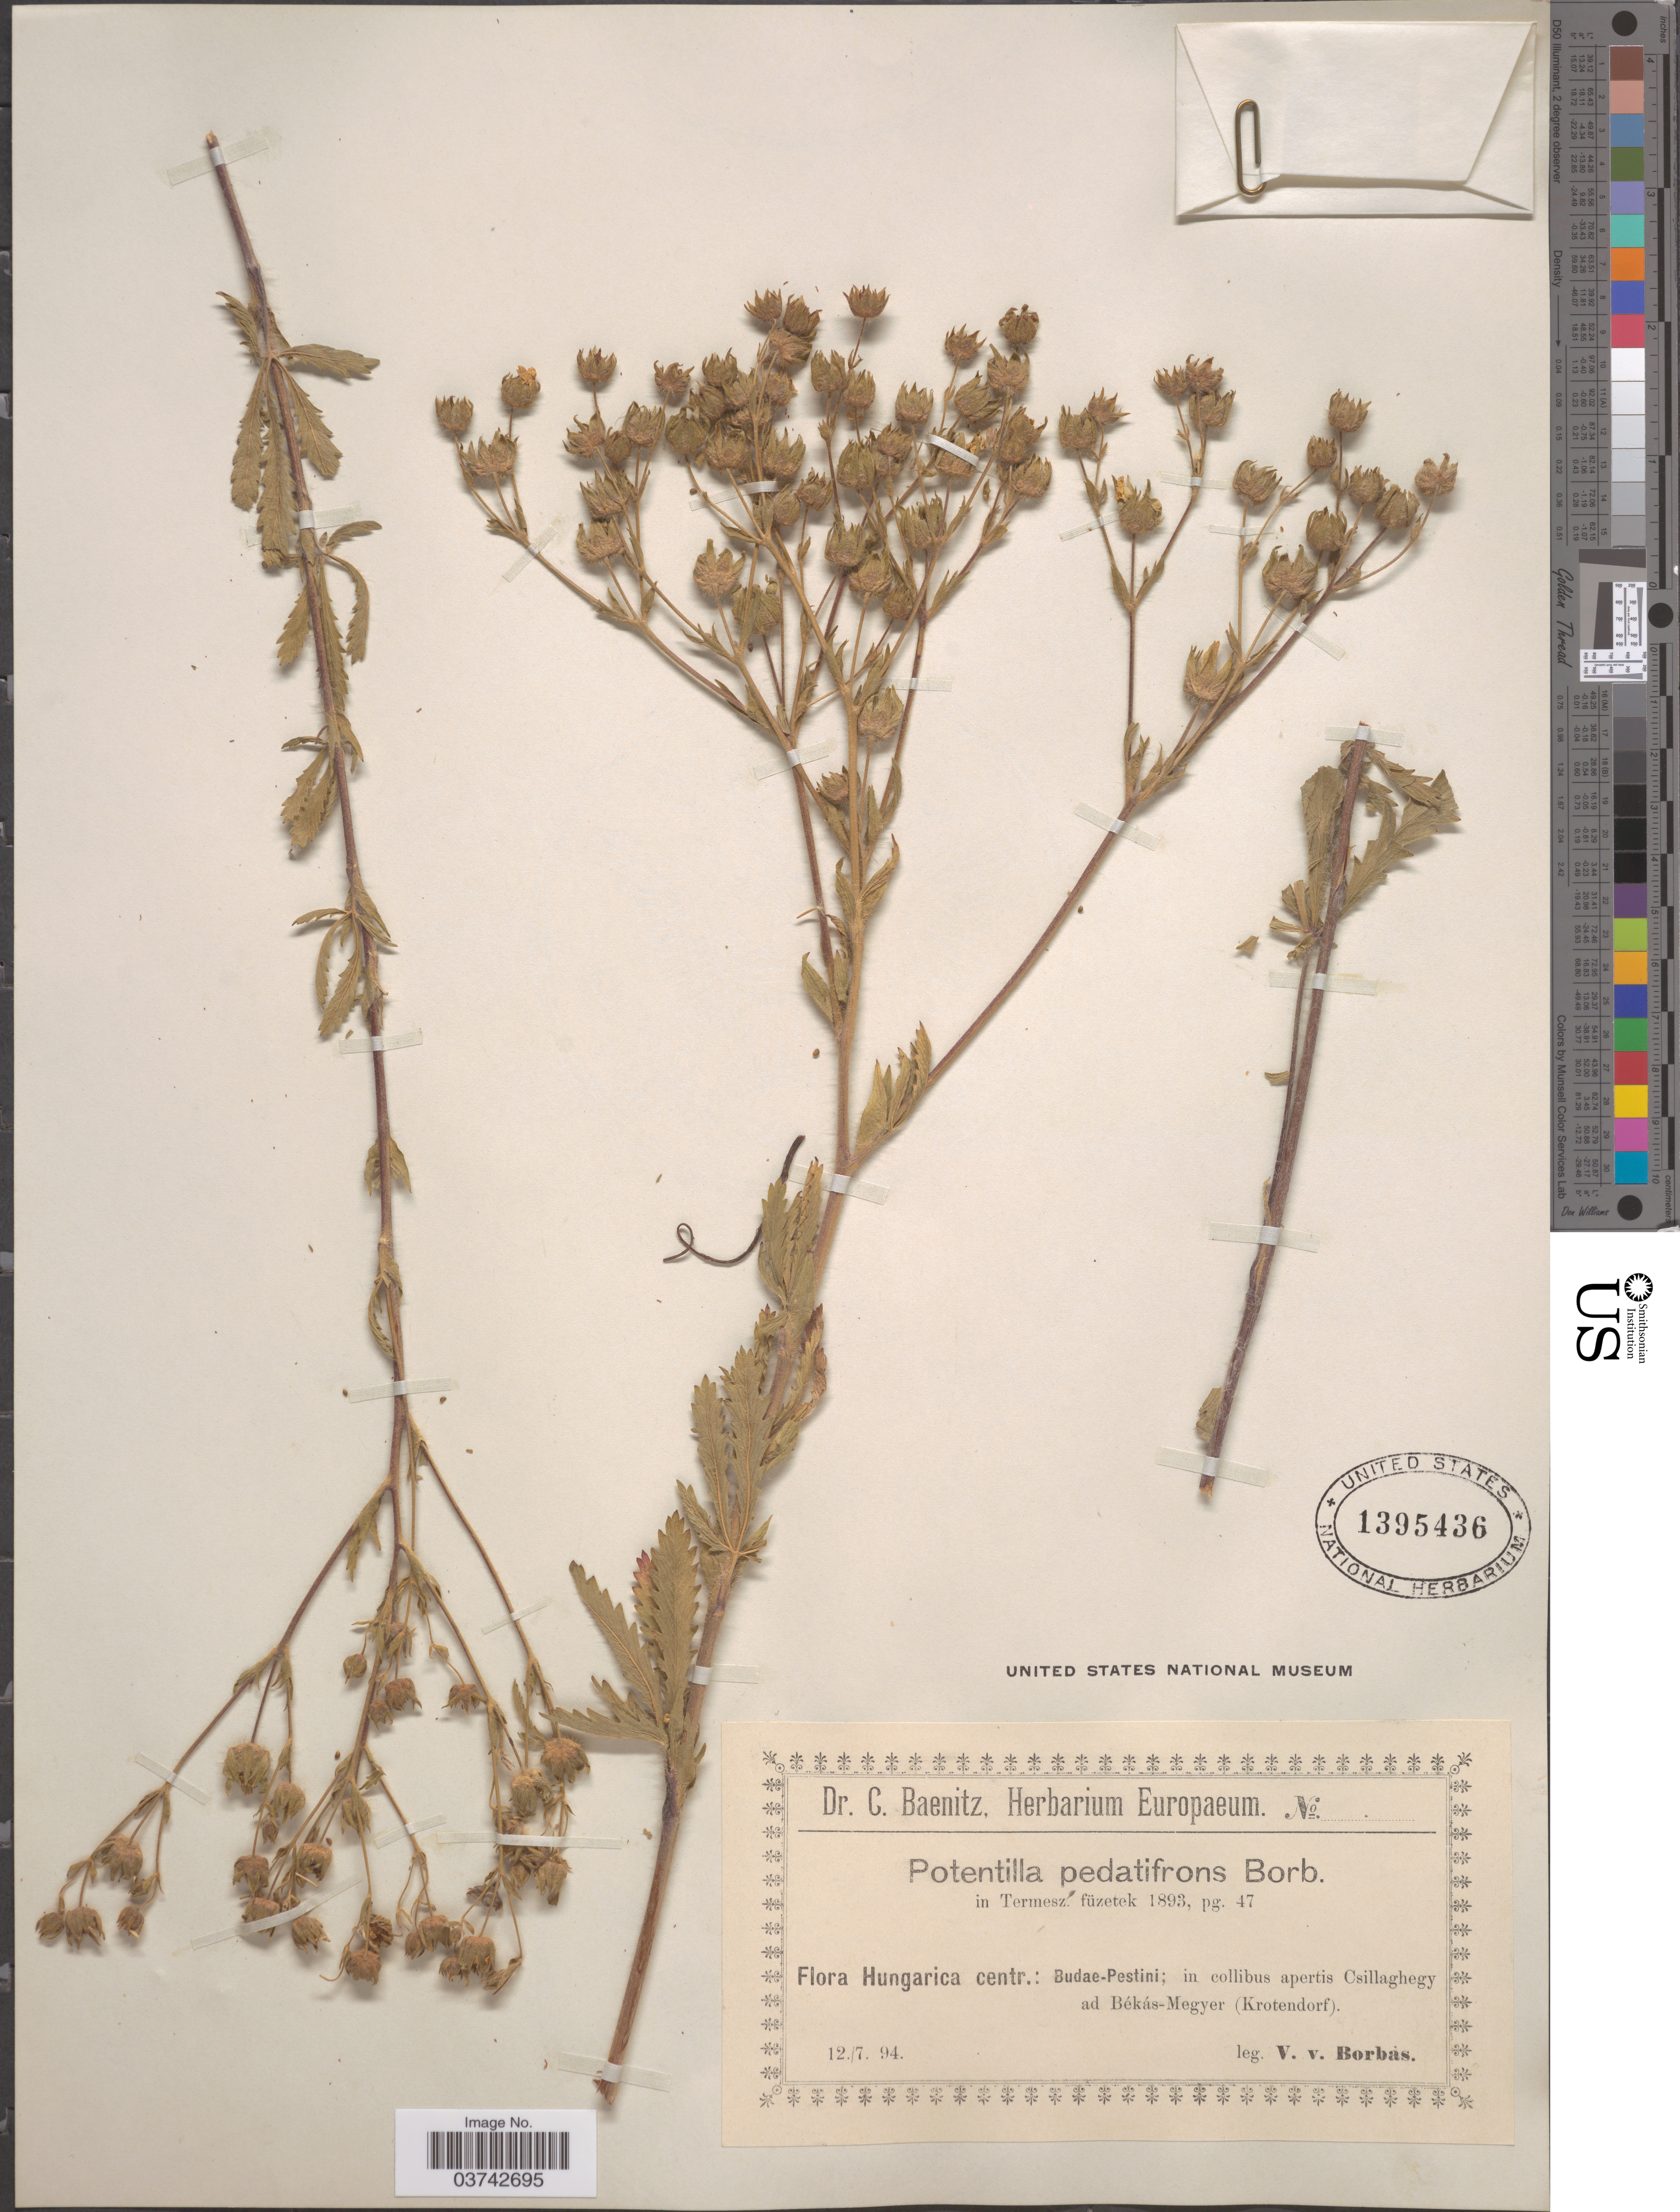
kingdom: Plantae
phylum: Tracheophyta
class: Magnoliopsida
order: Rosales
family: Rosaceae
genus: Potentilla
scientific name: Potentilla pedatifrons Borb., ined.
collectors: V. von Borbás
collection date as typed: Transcribed d/m/y: 12/7/94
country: Hungary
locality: Hungarica centr.: Budæ-Pestini; in collibus apertis Csillaghegy ad Békás-Megyer (Krotendorf).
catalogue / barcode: US 1395436